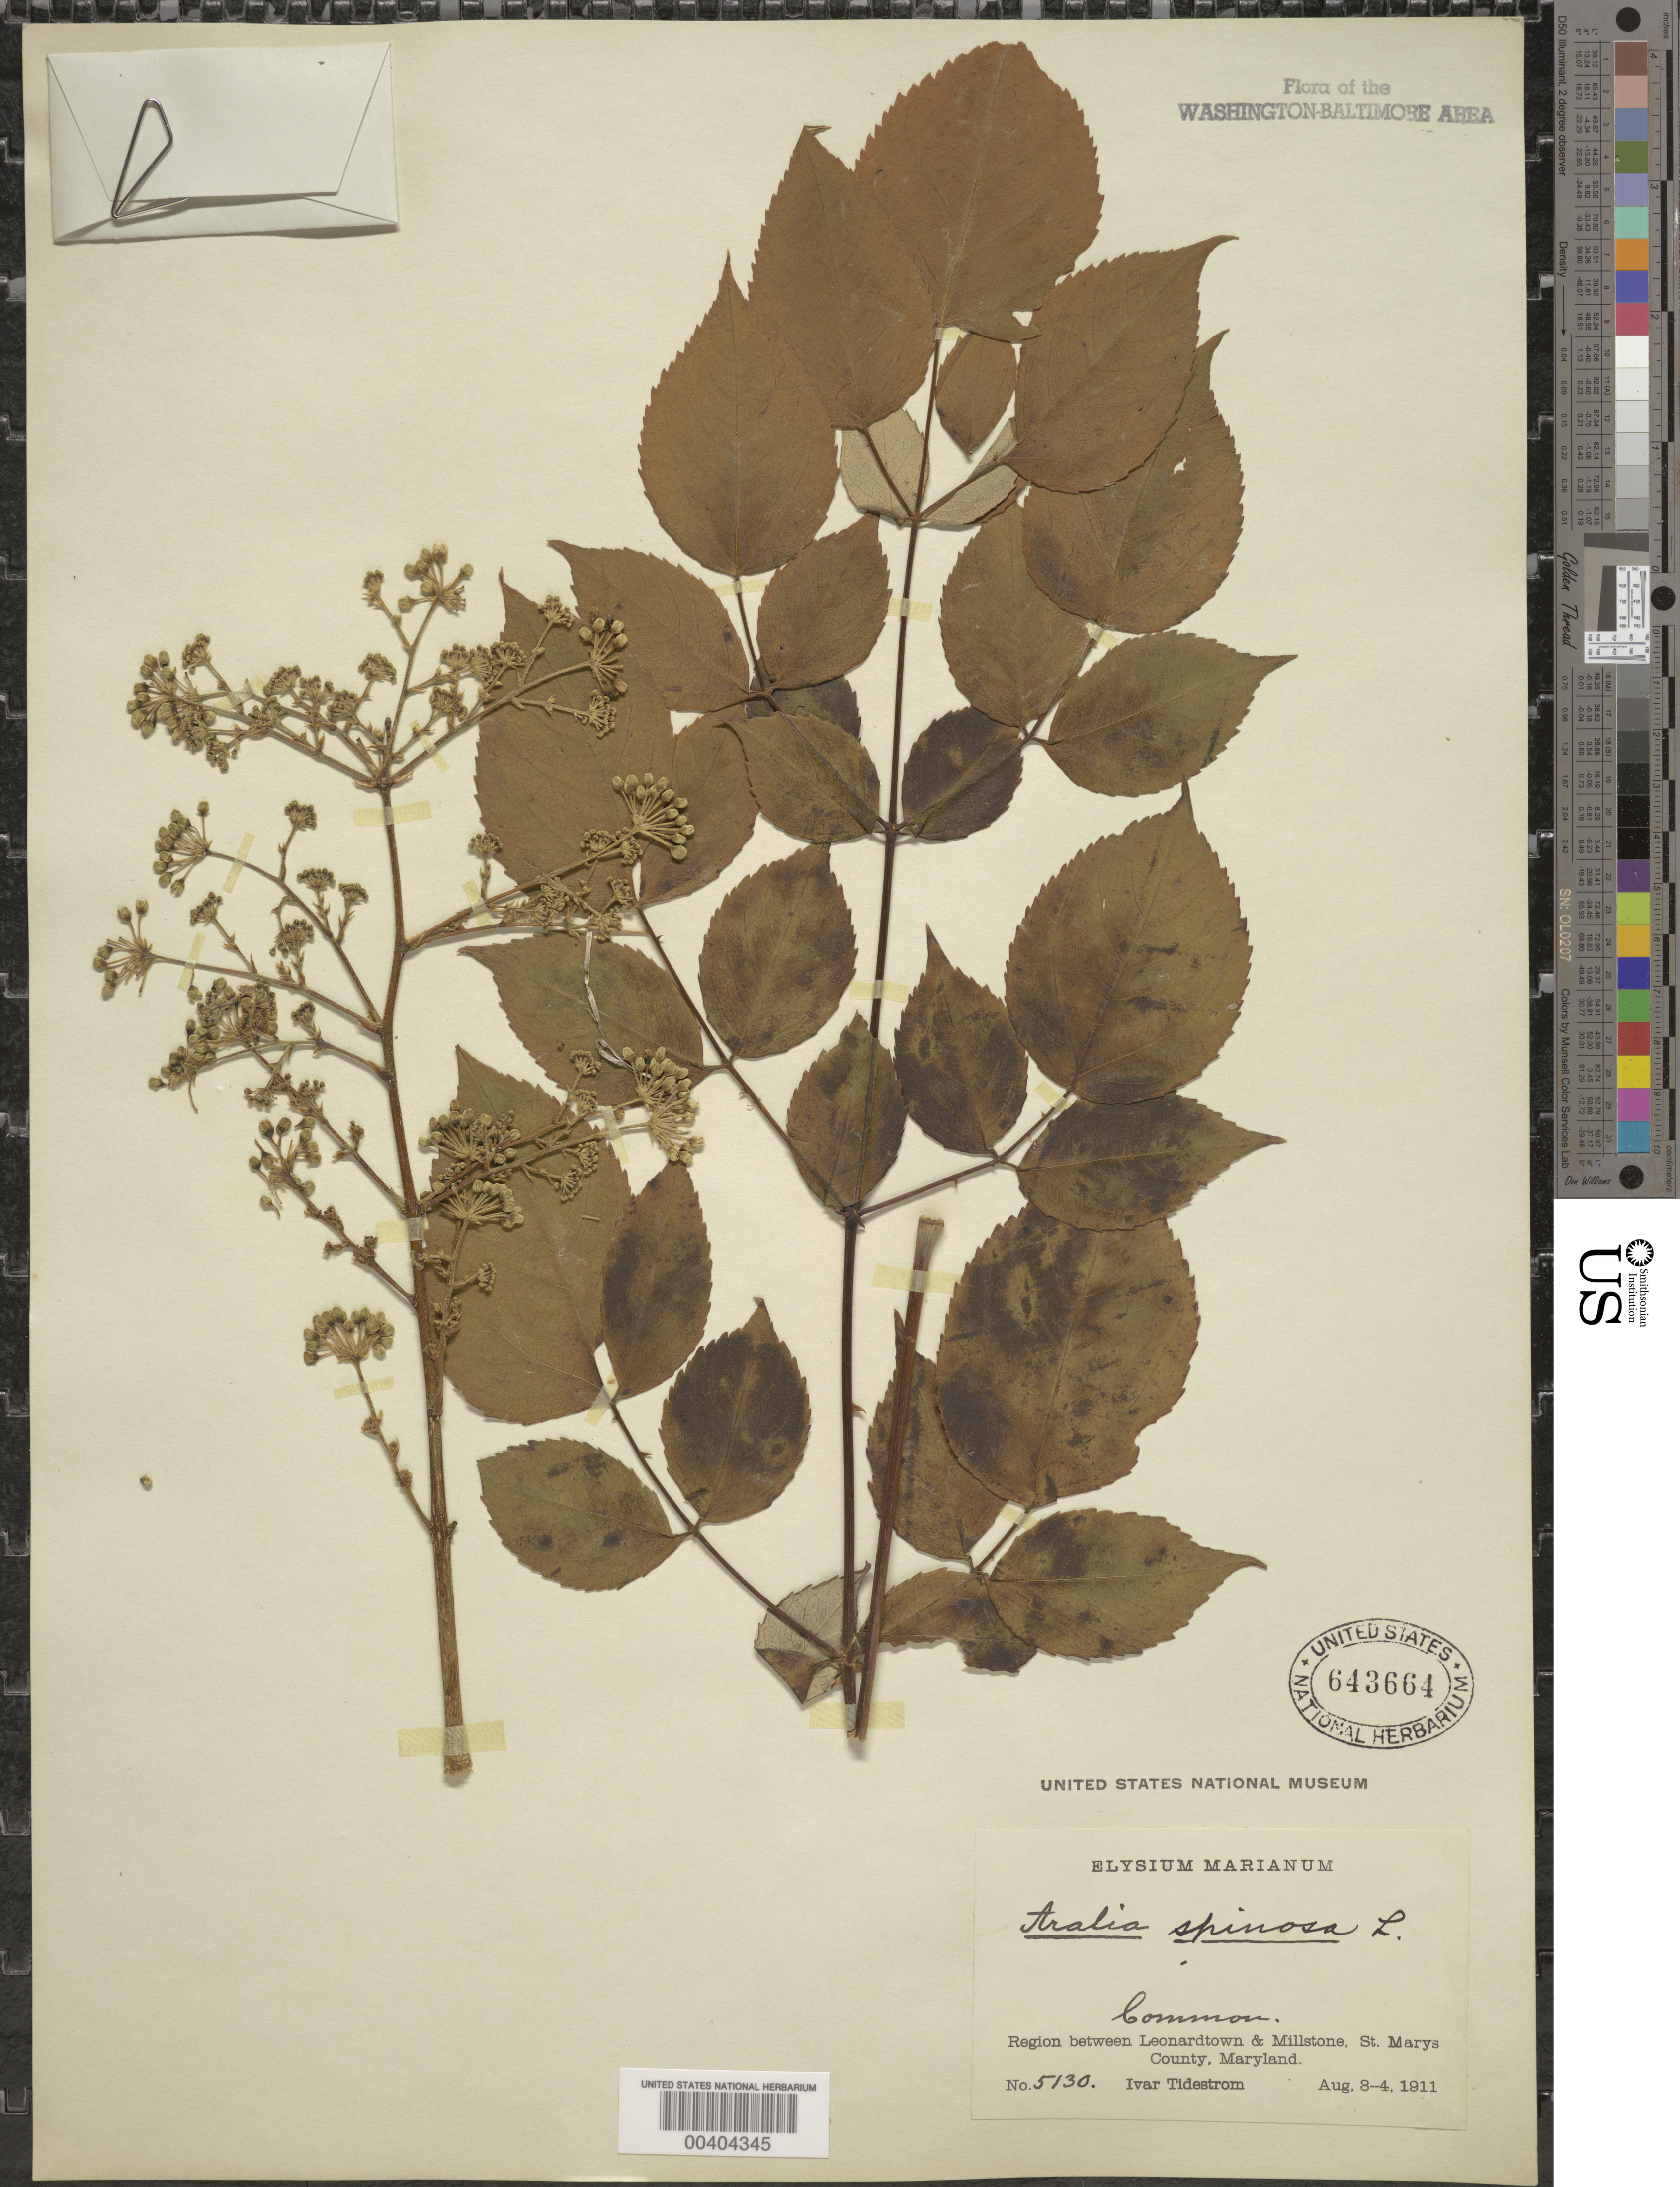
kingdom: Plantae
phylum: Tracheophyta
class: Magnoliopsida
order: Apiales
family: Araliaceae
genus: Aralia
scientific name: Aralia spinosa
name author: L.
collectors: I. F. Tidestrom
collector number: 5130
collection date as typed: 04 Aug 1911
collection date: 1911-08-04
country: United States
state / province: Maryland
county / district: St. Mary's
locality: between Leonardtown and Millstone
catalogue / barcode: US 643664